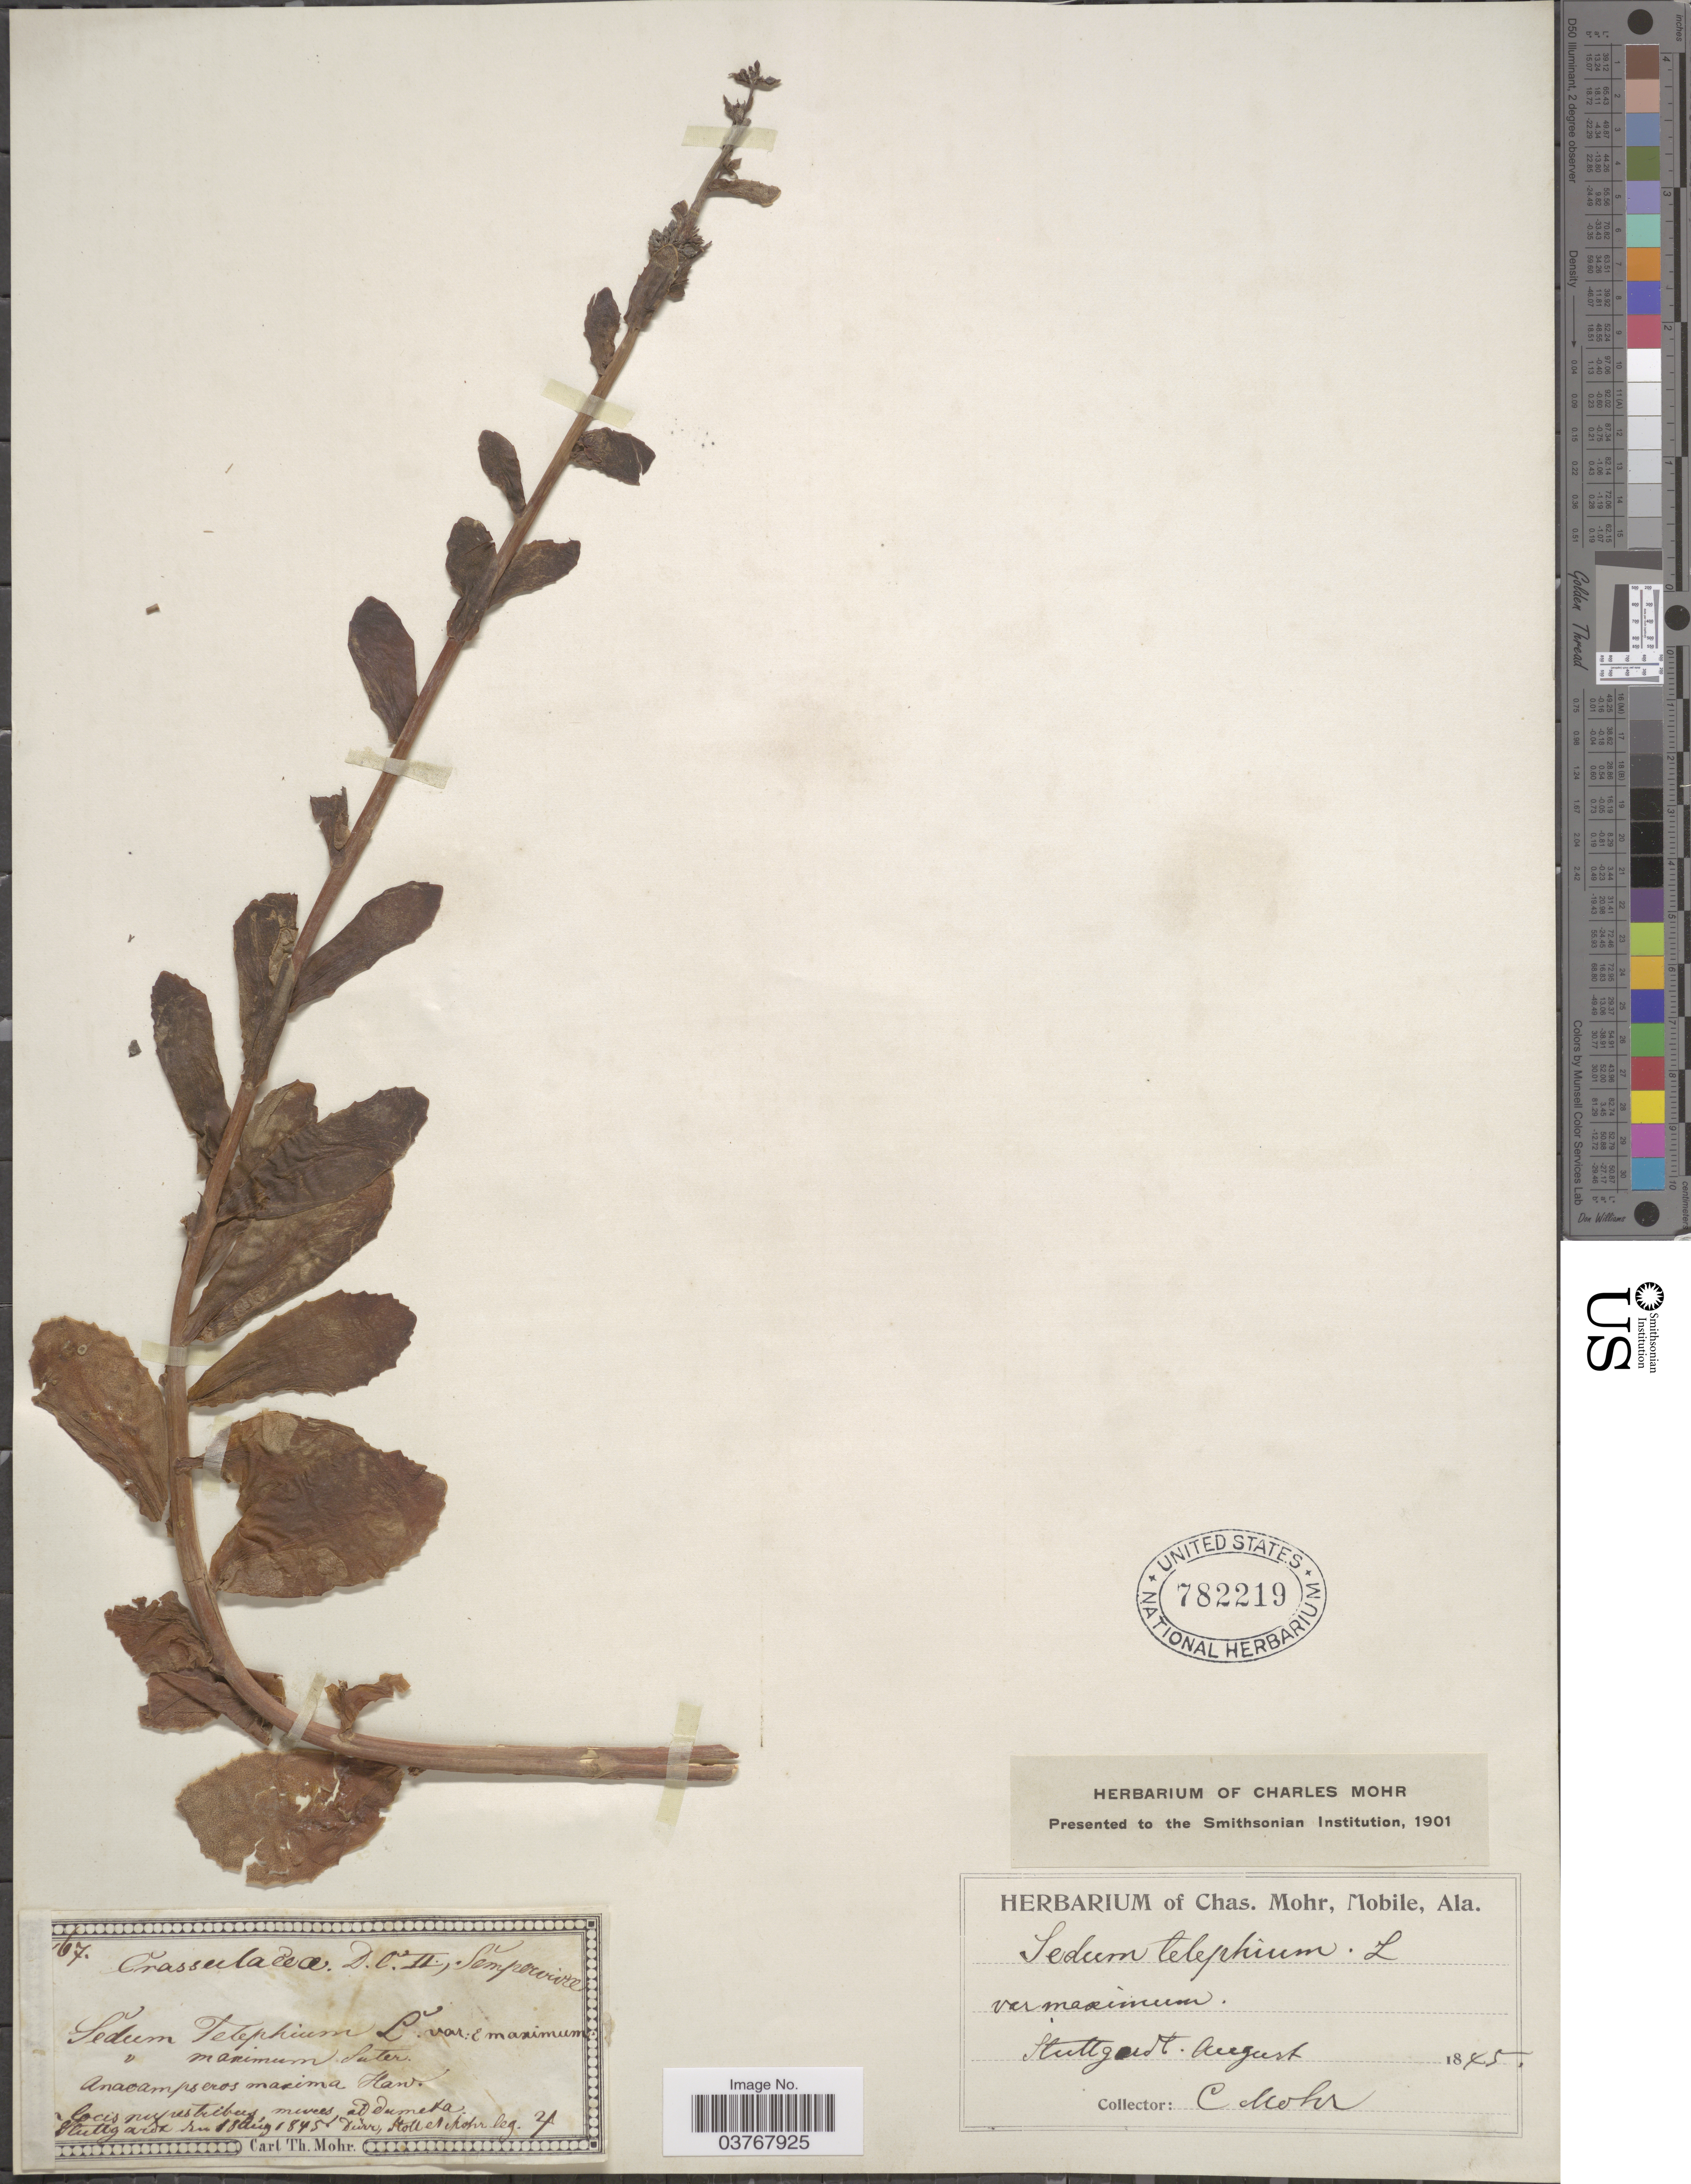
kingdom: Plantae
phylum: Tracheophyta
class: Magnoliopsida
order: Saxifragales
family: Crassulaceae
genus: Hylotelephium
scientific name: Hylotelephium telephium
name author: (L.) H. Ohba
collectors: Durr, Stoll. & Mohr, C. T. (herbarium)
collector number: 1567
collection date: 1845-08-18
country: Germany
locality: In locis rupestribus, mevees ad dumeta. Stuttgart.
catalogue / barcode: US 782219